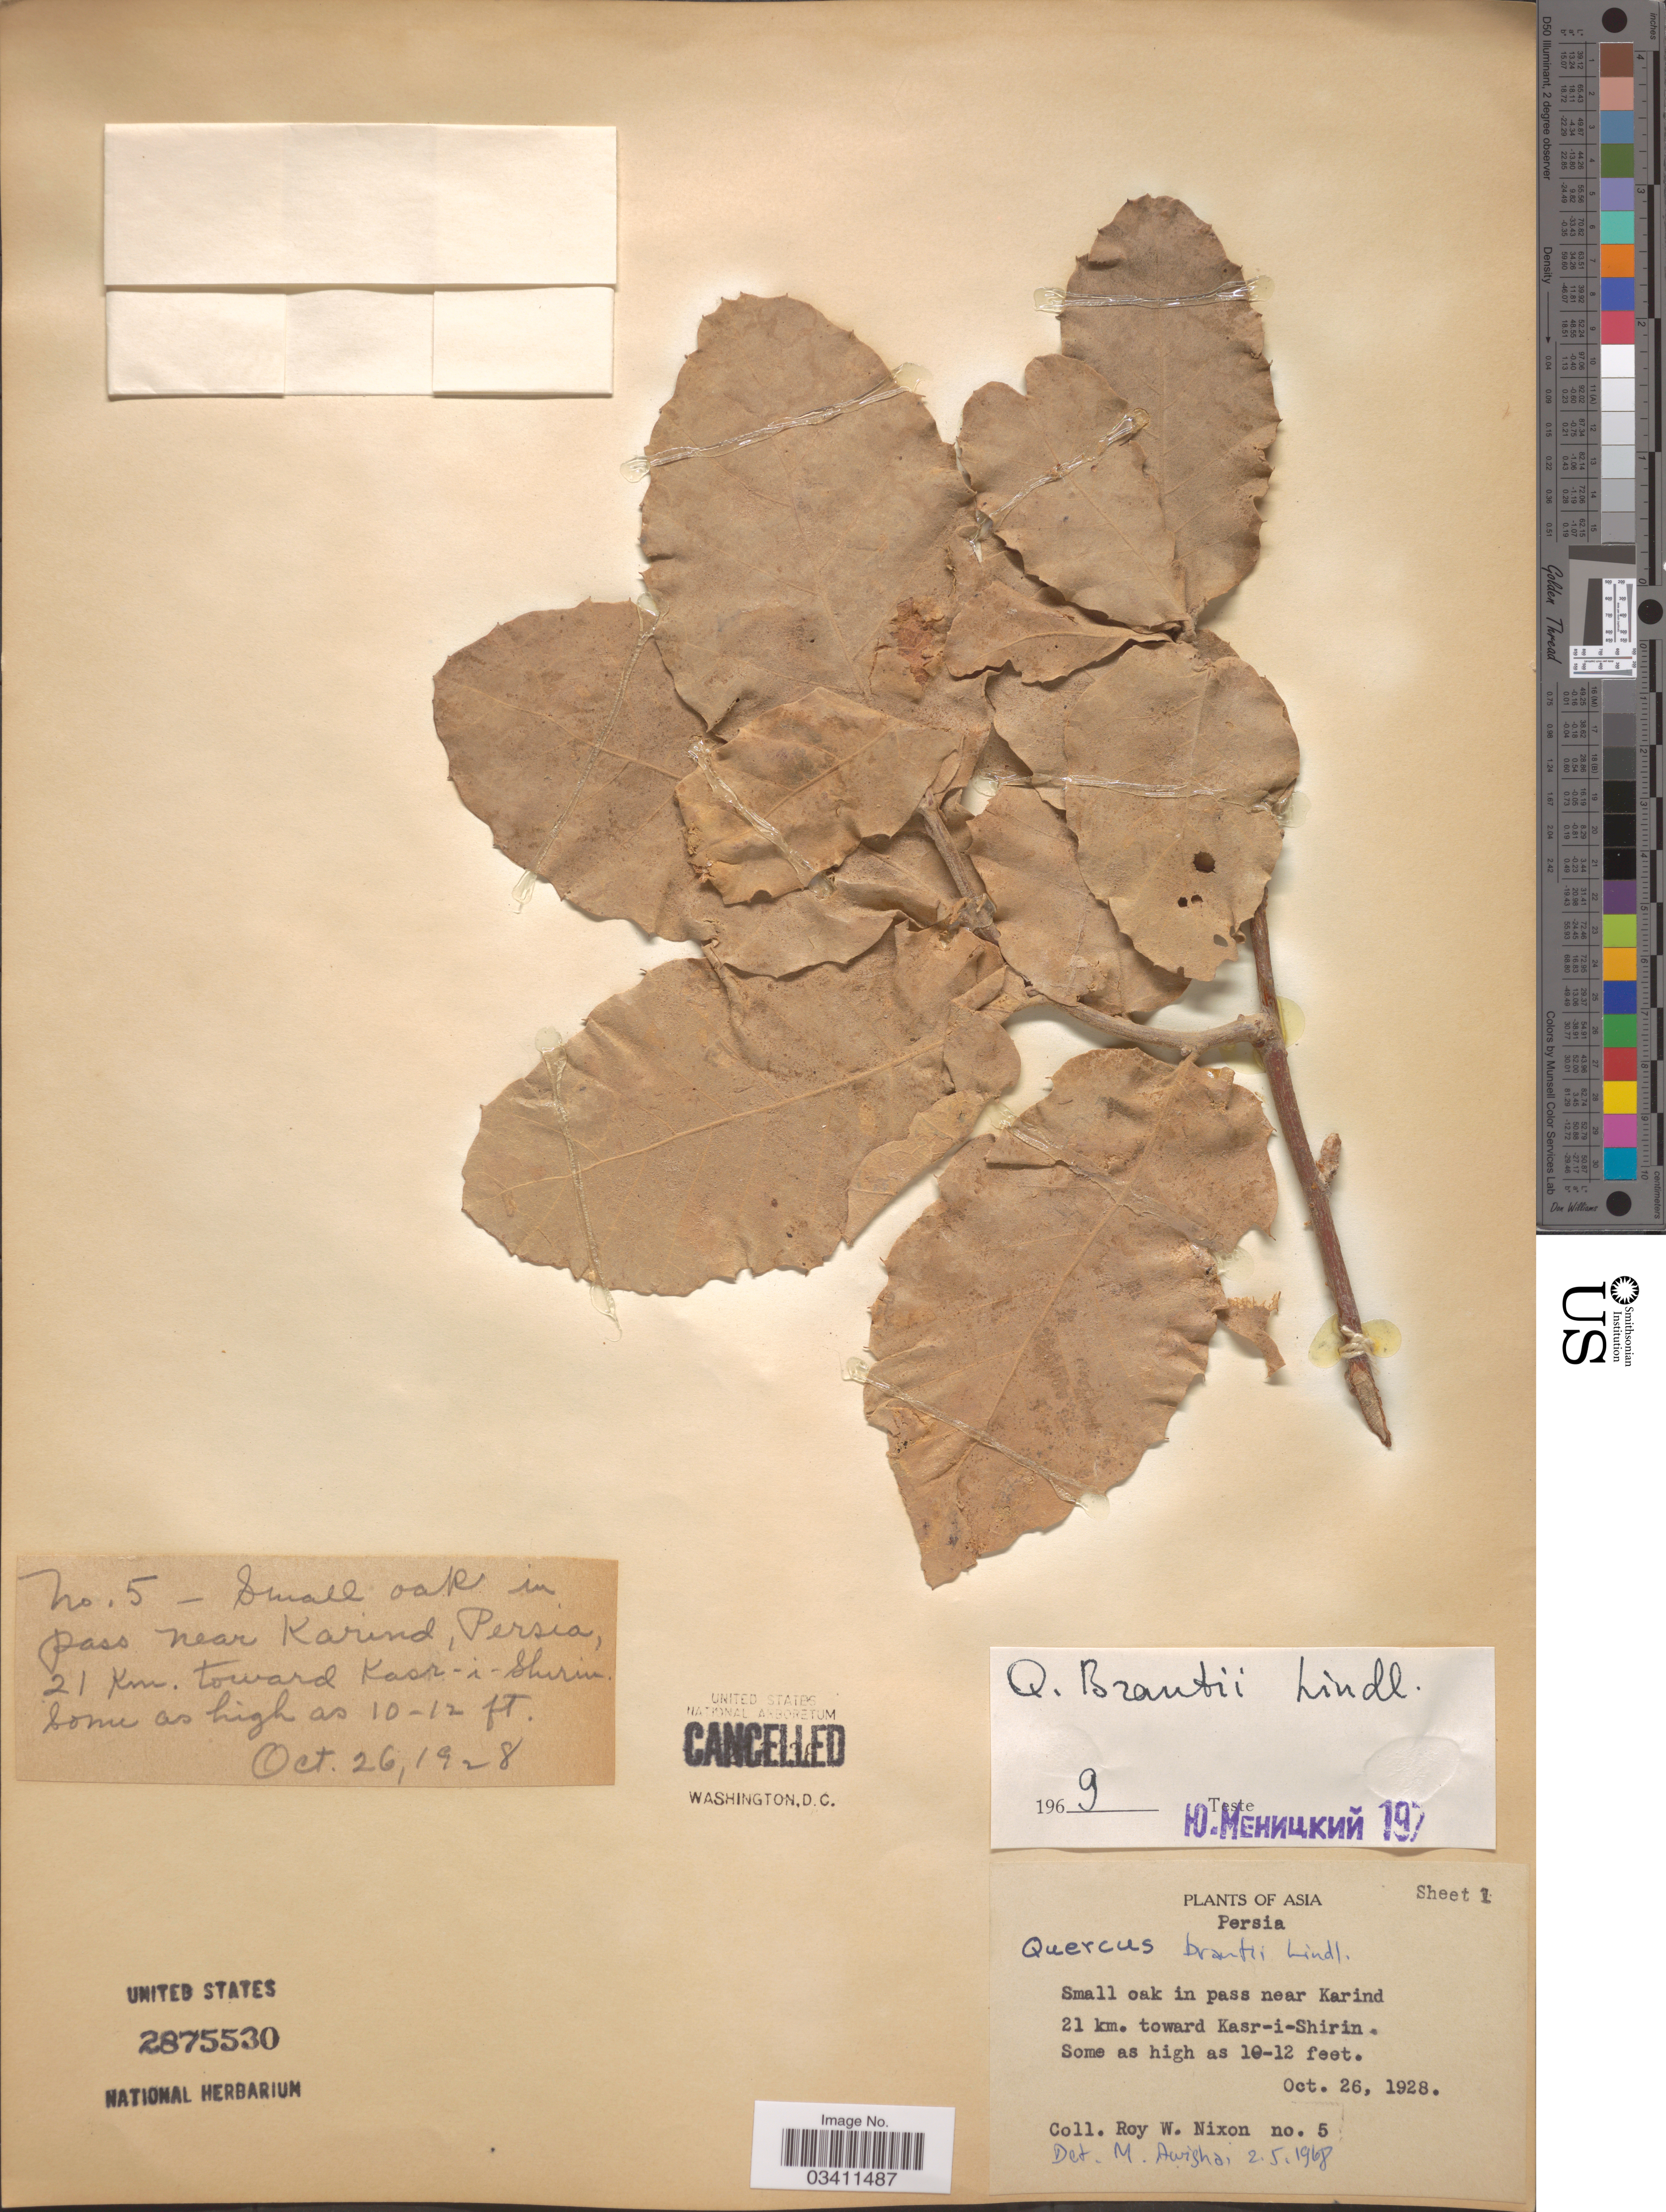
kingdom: Plantae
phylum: Tracheophyta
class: Magnoliopsida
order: Fagales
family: Fagaceae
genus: Quercus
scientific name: Quercus brantii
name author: Lindl.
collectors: R. Nixon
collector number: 5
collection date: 1928-10-26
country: Iran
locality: Asia. Persia. Small oak in pass near Karind 21 km. toward Kasr-i-Shirin.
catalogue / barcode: US 2875530